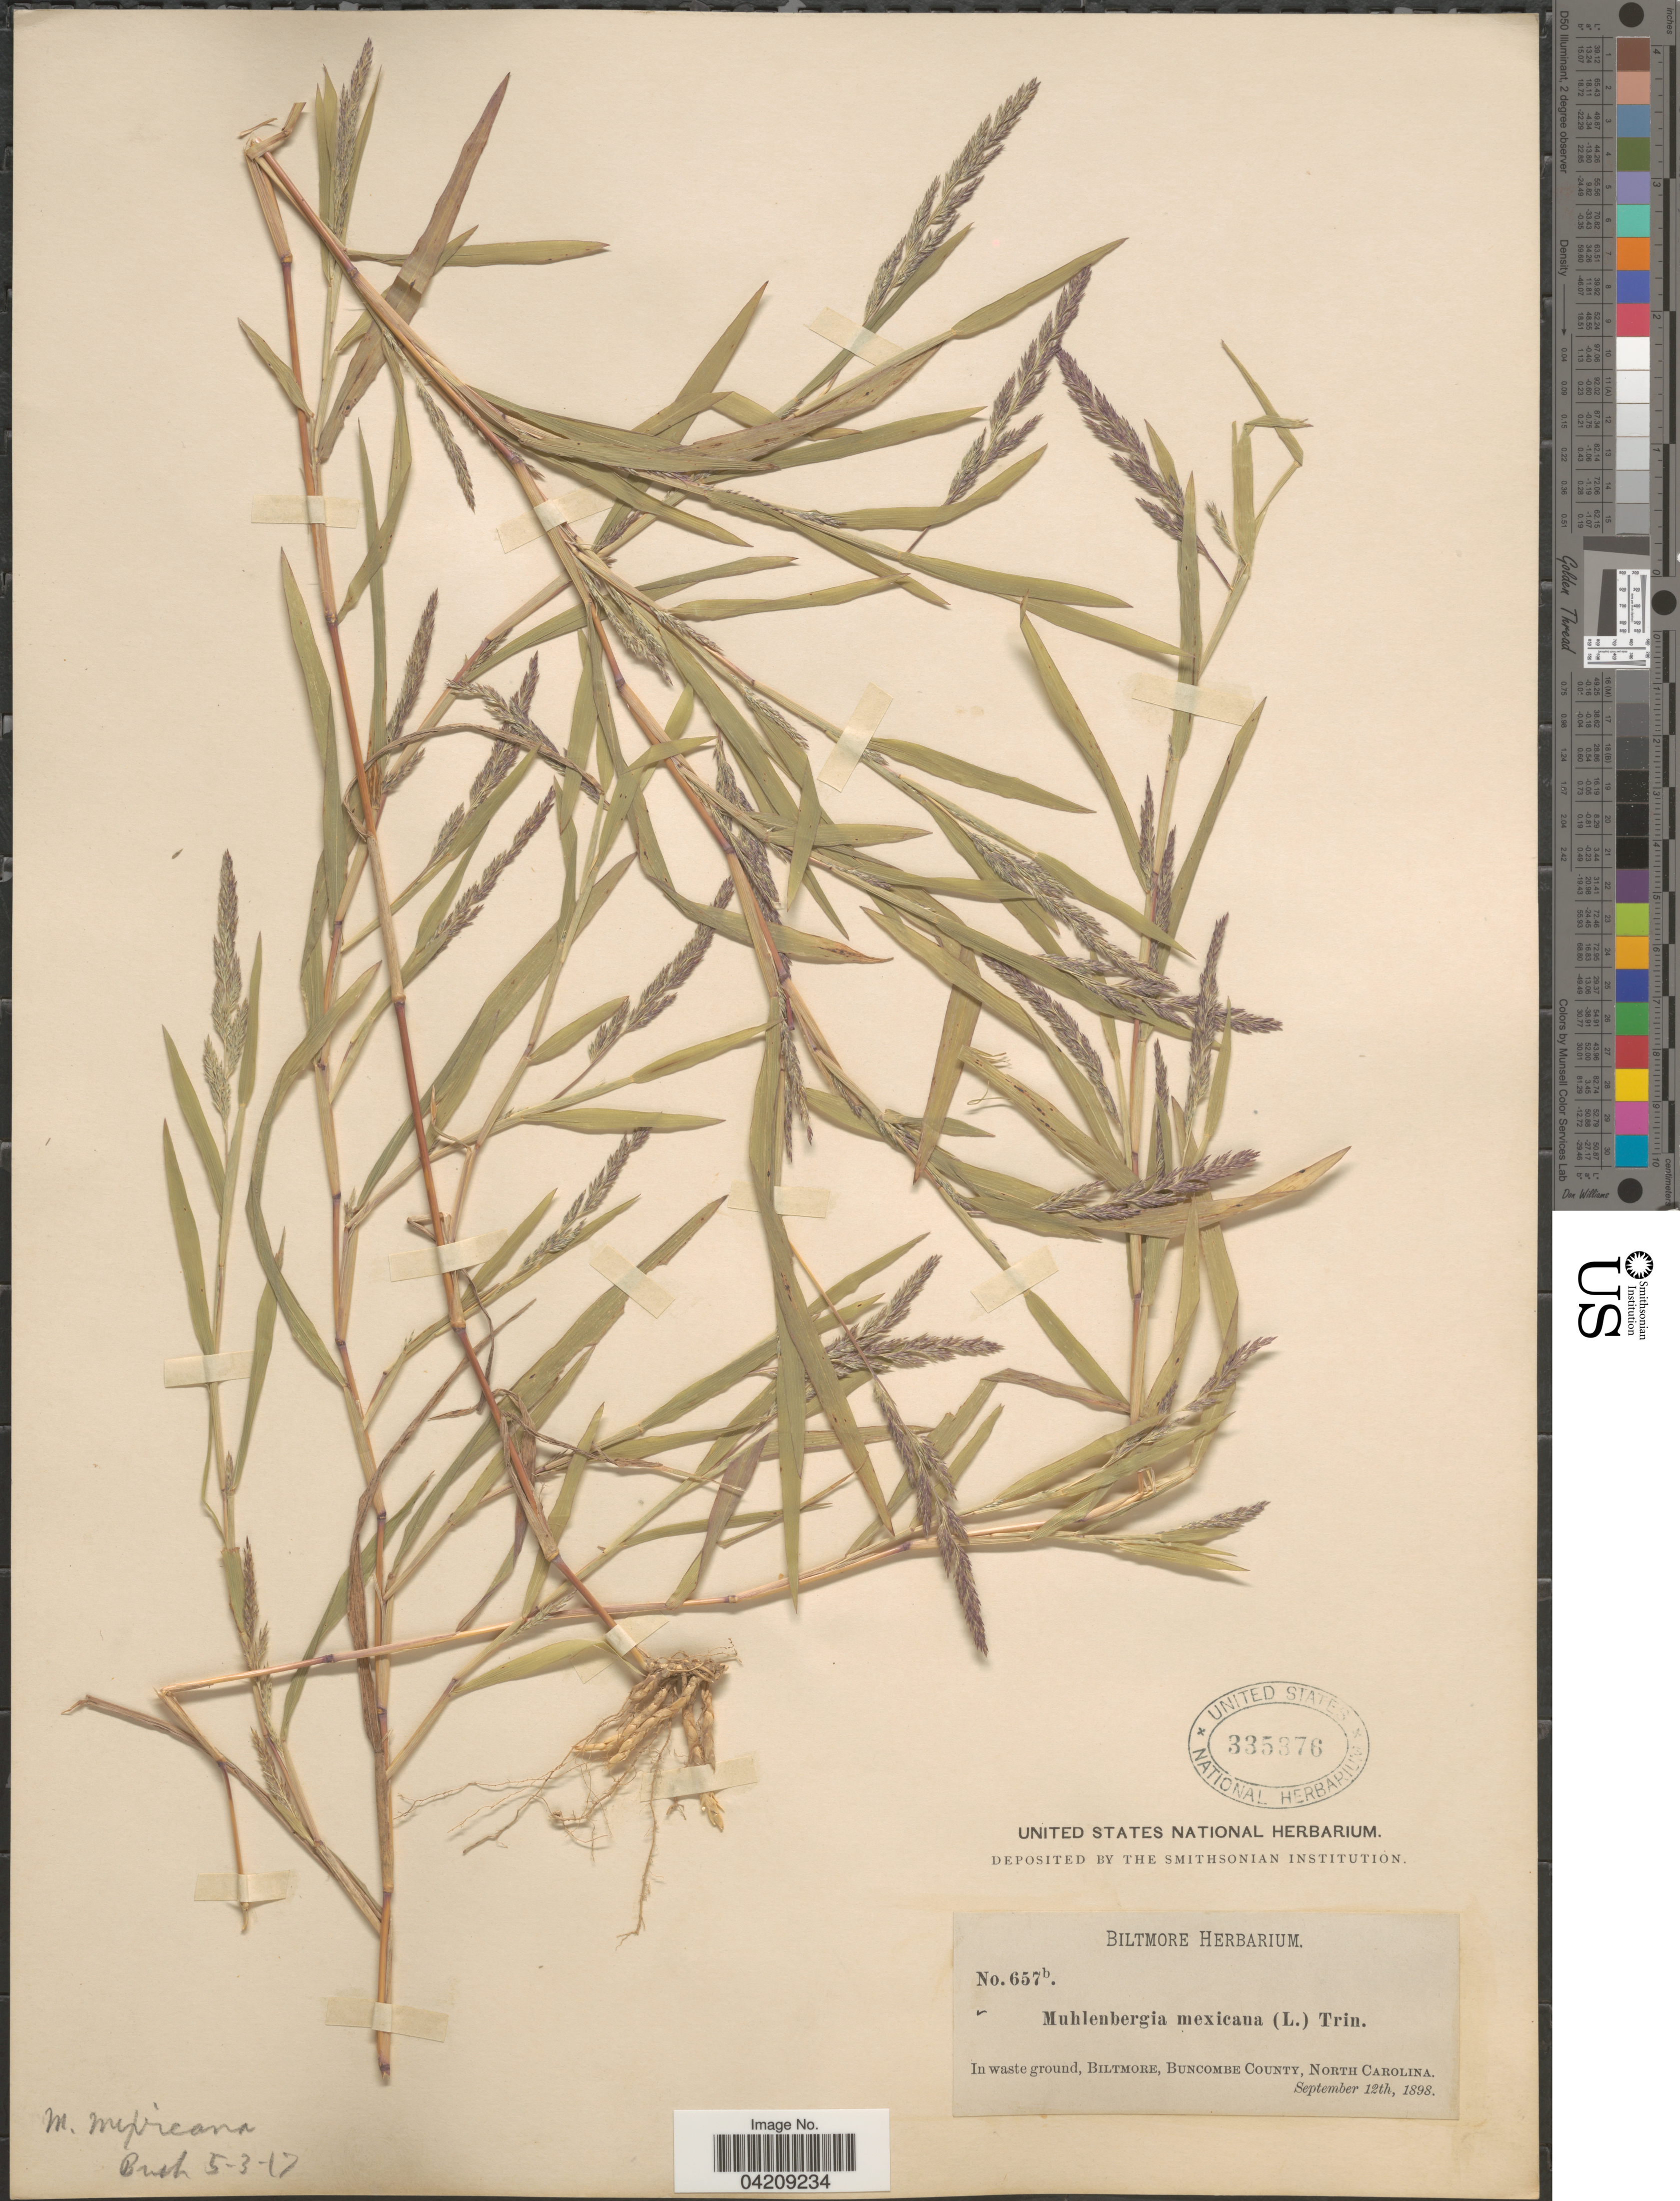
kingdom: Plantae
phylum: Tracheophyta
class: Liliopsida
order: Poales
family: Poaceae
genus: Muhlenbergia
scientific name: Muhlenbergia frondosa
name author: (Poir.) Fernald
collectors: ex herb. Biltmore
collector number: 657b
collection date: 1898-09-12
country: United States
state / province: North Carolina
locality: In waste ground, Biltmore, Buncombe County.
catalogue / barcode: US 335376